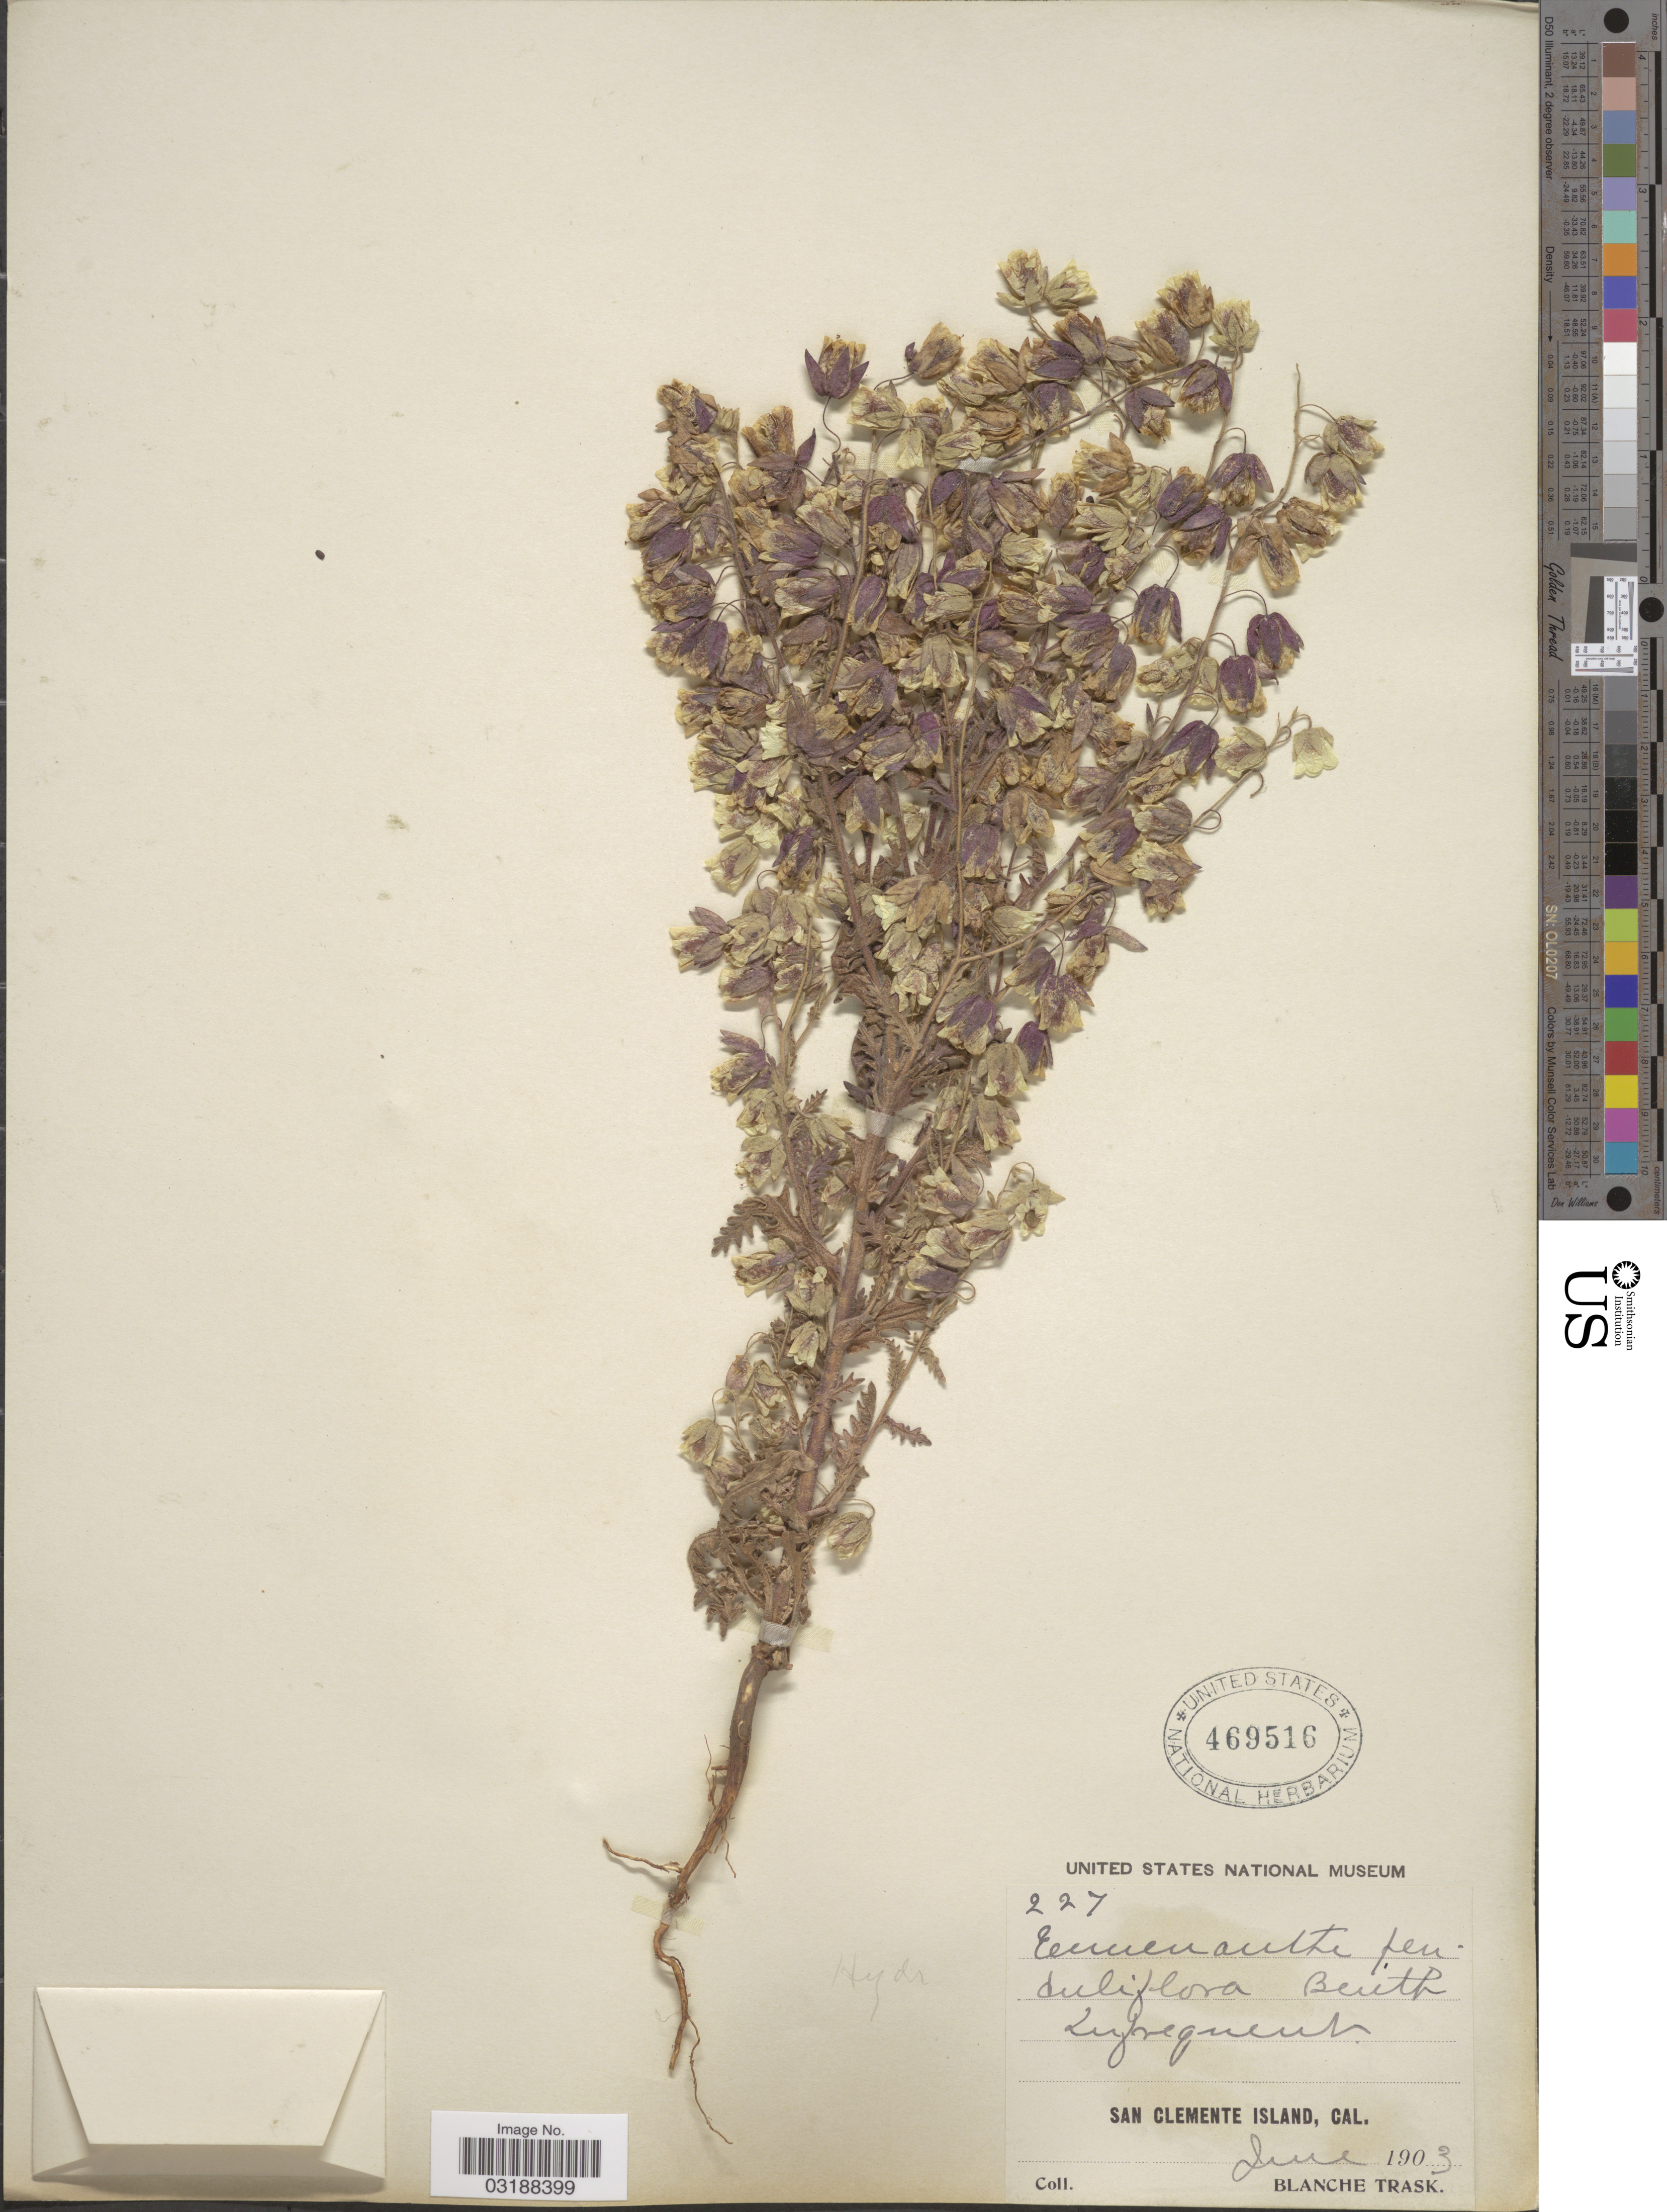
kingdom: Plantae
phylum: Tracheophyta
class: Magnoliopsida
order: Boraginales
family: Hydrophyllaceae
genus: Emmenanthe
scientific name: Emmenanthe penduliflora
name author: Benth.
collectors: B. Trask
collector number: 227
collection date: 1903-06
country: United States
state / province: California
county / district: Los Angeles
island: San Clemente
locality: San Clemente Island, Cal.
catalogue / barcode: US 469516